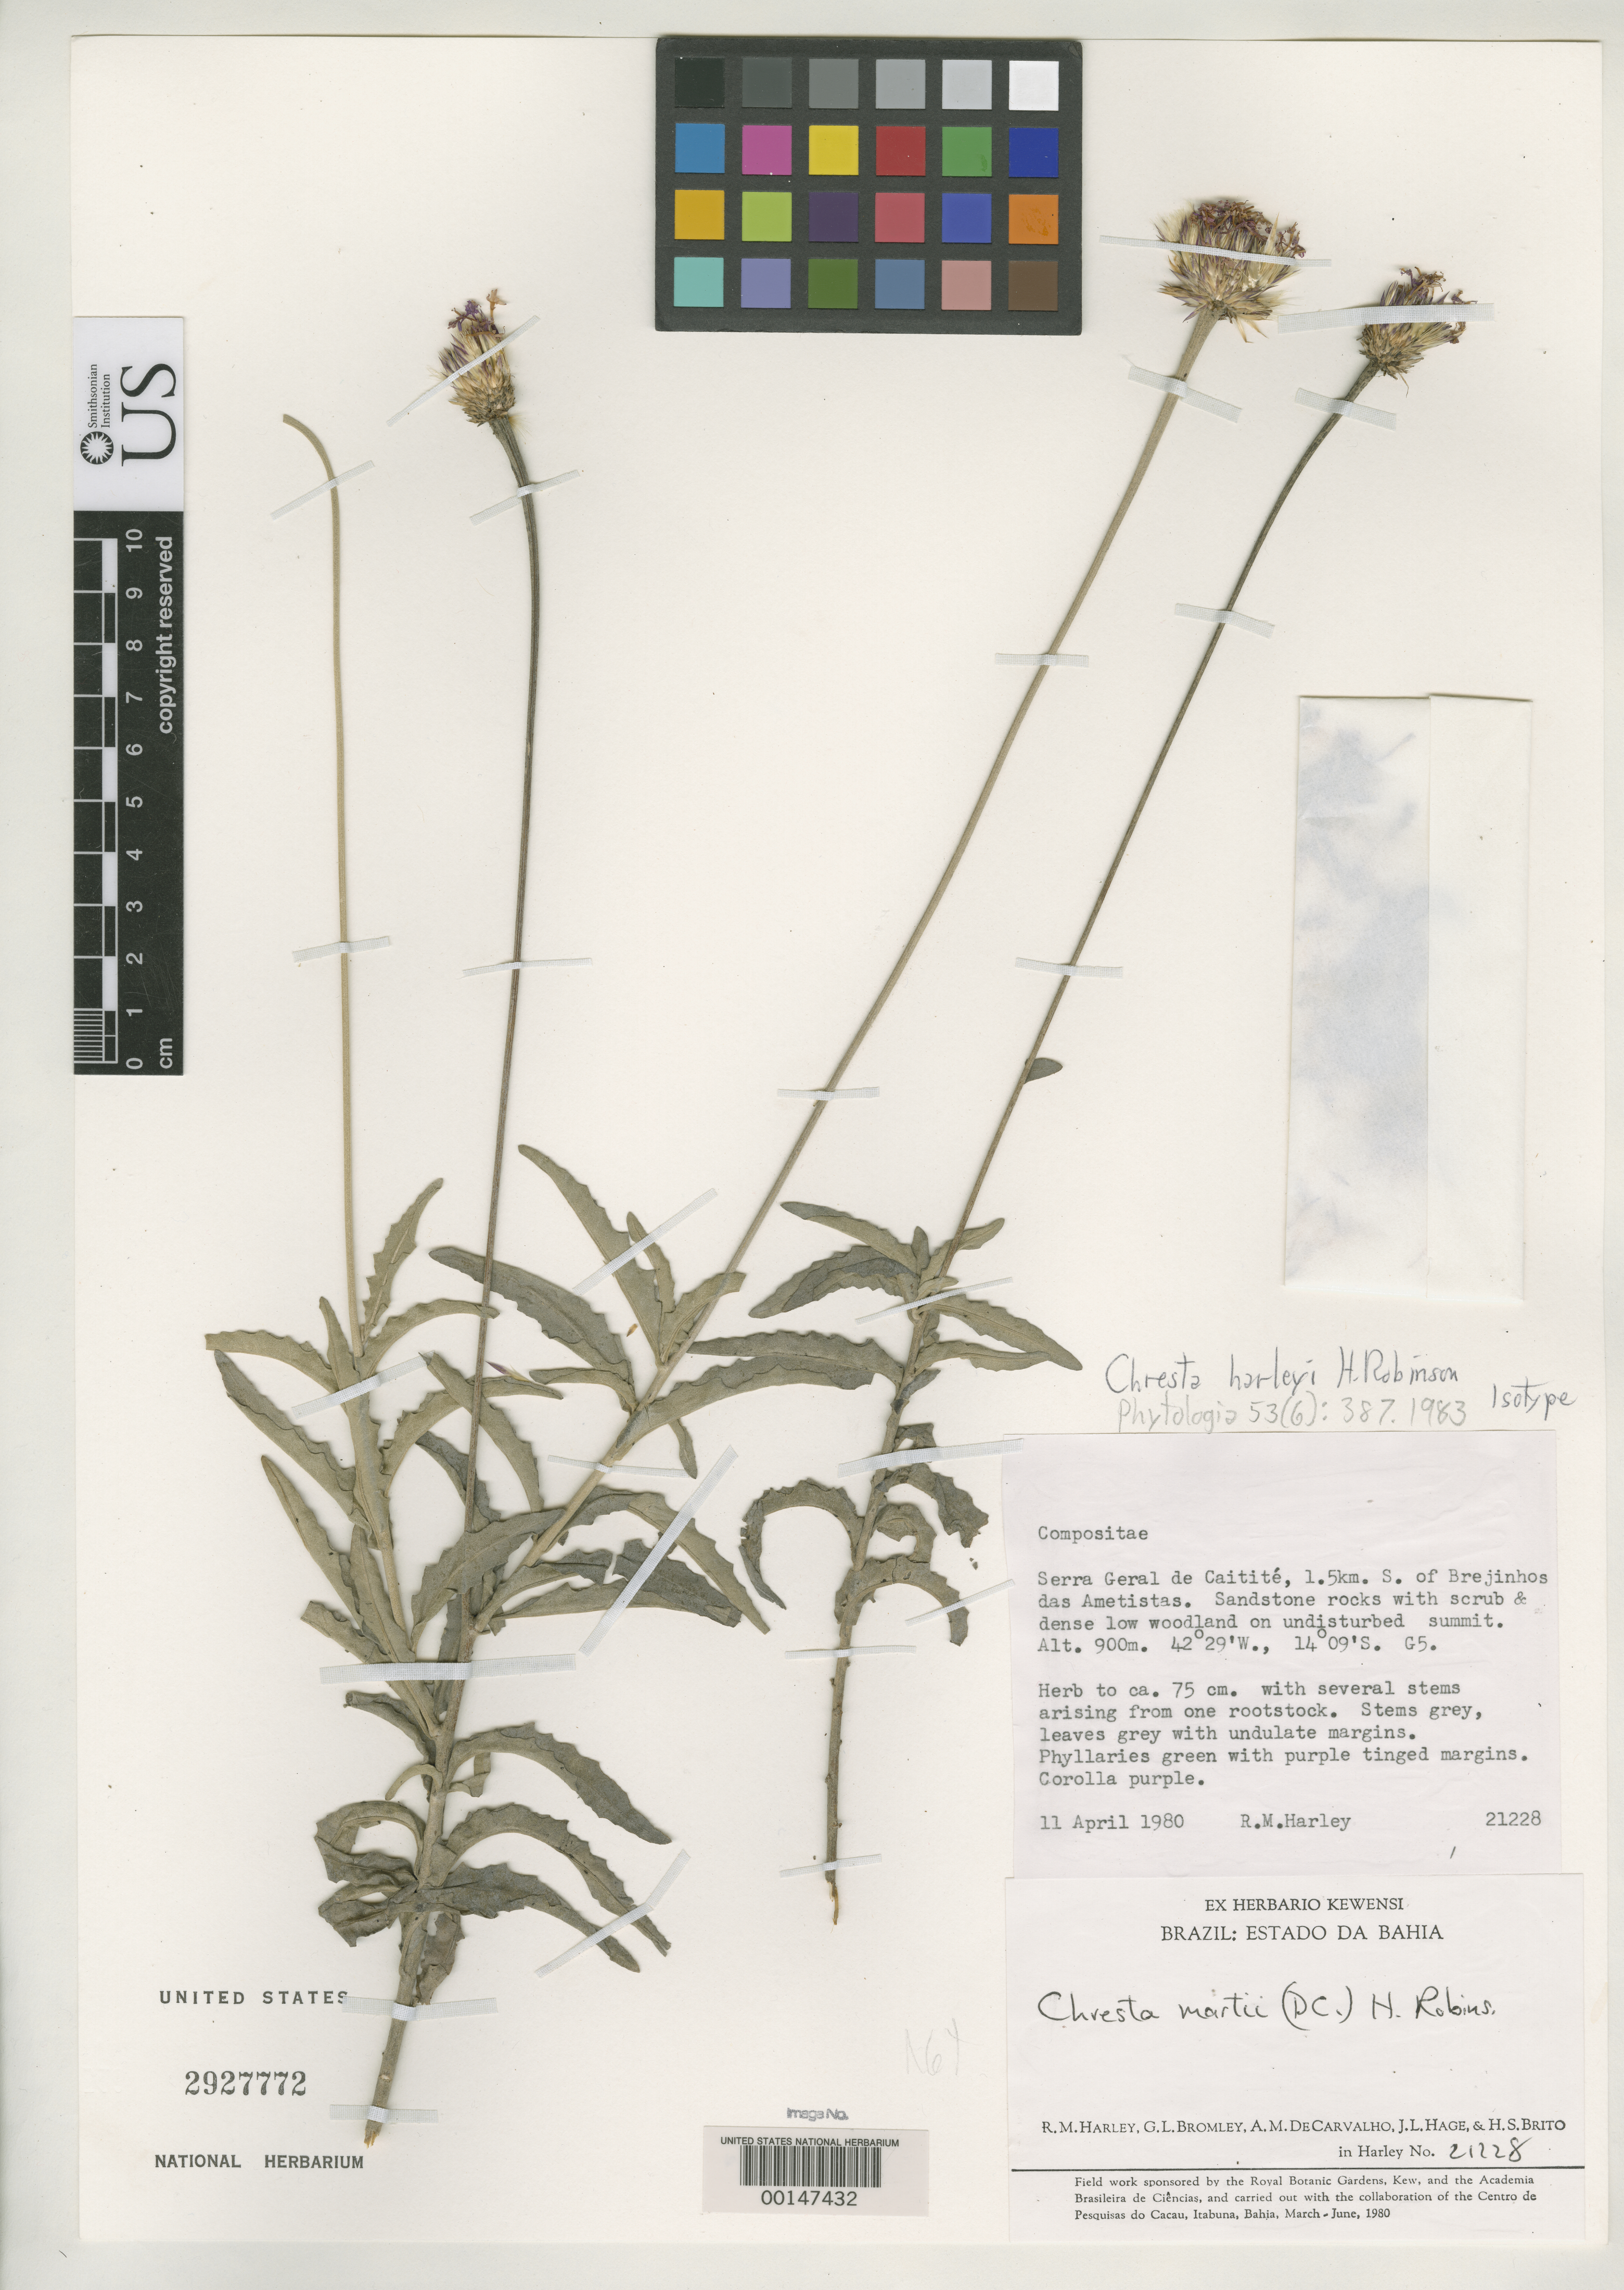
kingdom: Plantae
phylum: Tracheophyta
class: Magnoliopsida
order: Asterales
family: Asteraceae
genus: Chresta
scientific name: Chresta harleyi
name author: H. Rob.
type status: Isotype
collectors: R. M. Harley, G. Bromely, A. M. Carvalho, J. L. Hage & H. S. Brito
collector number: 21228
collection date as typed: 11 Apr 1980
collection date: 1980-04-11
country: Brazil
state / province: Bahia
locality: Serra Geral de Caitite, 1.5 km S of S of Brejinhos das Ametistas.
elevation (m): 900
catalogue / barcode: US 2927772